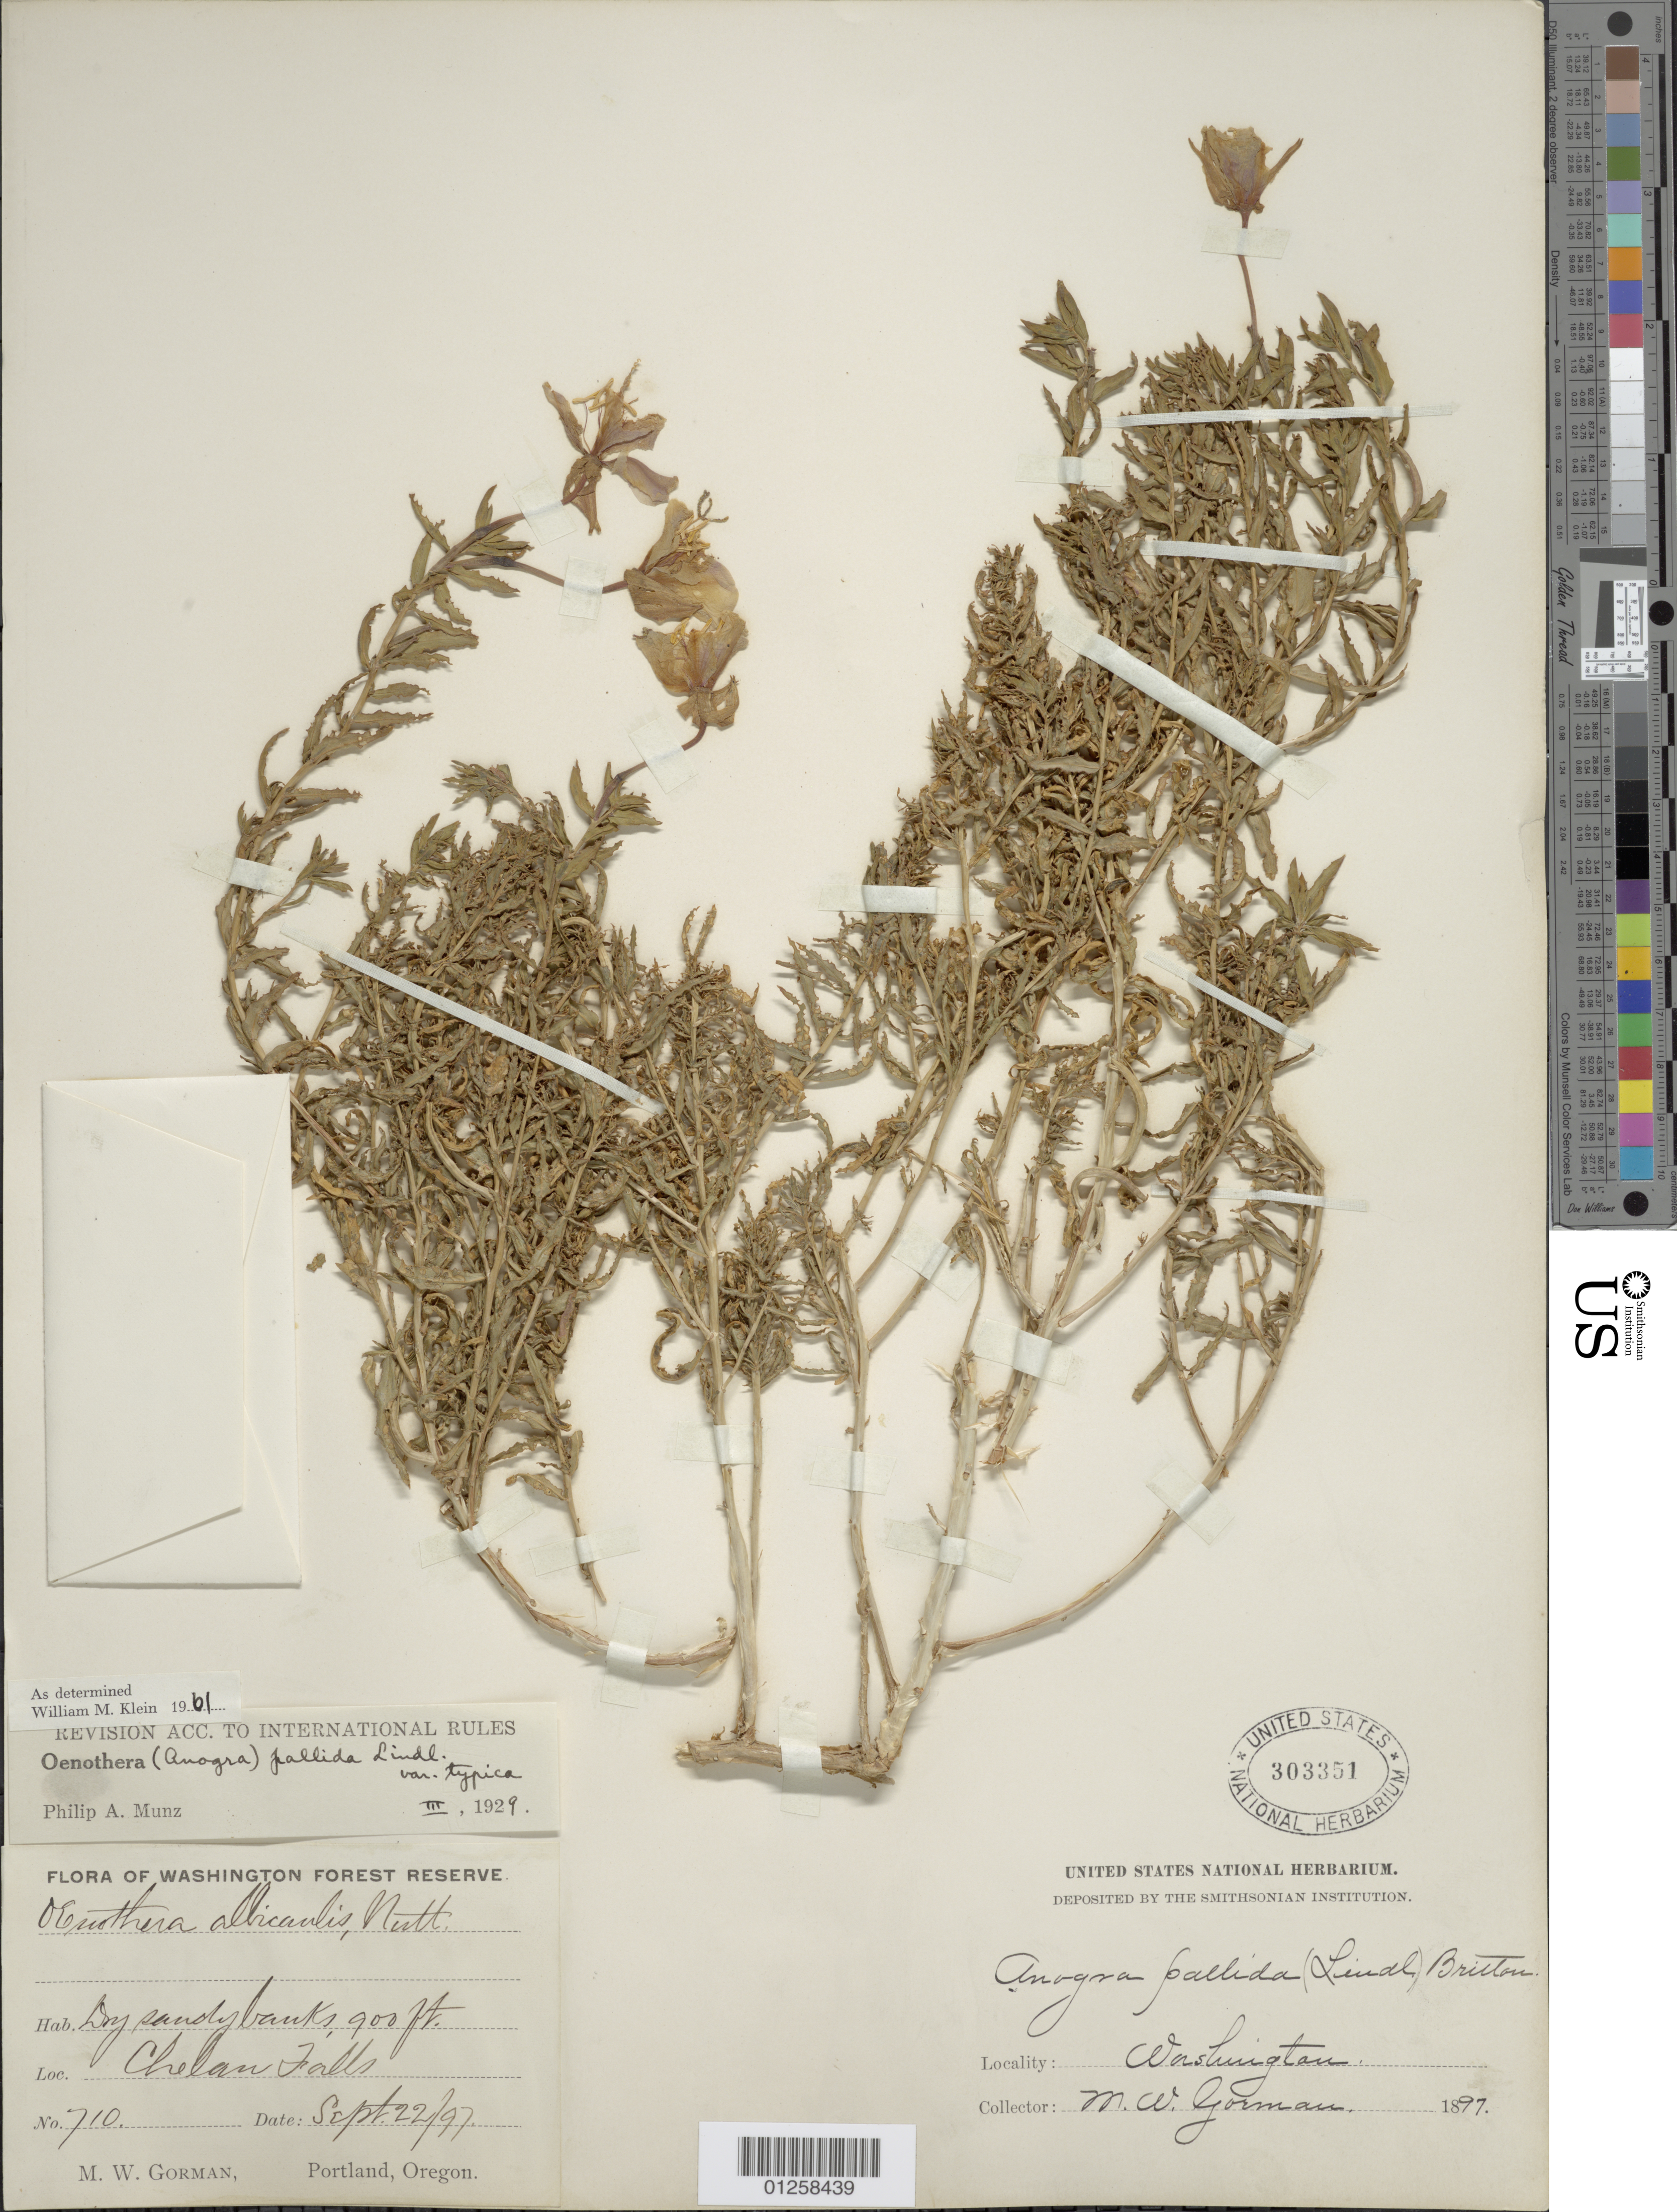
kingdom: Plantae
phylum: Tracheophyta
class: Magnoliopsida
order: Myrtales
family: Onagraceae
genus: Oenothera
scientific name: Oenothera pallida subsp. pallida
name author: Lindl.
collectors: M. W. Gorman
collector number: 710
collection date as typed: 22 Sep 1897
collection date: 1897-09-22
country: United States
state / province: Washington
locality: Chealn Falls.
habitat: Dry sandy banks.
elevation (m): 274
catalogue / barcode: US 303351